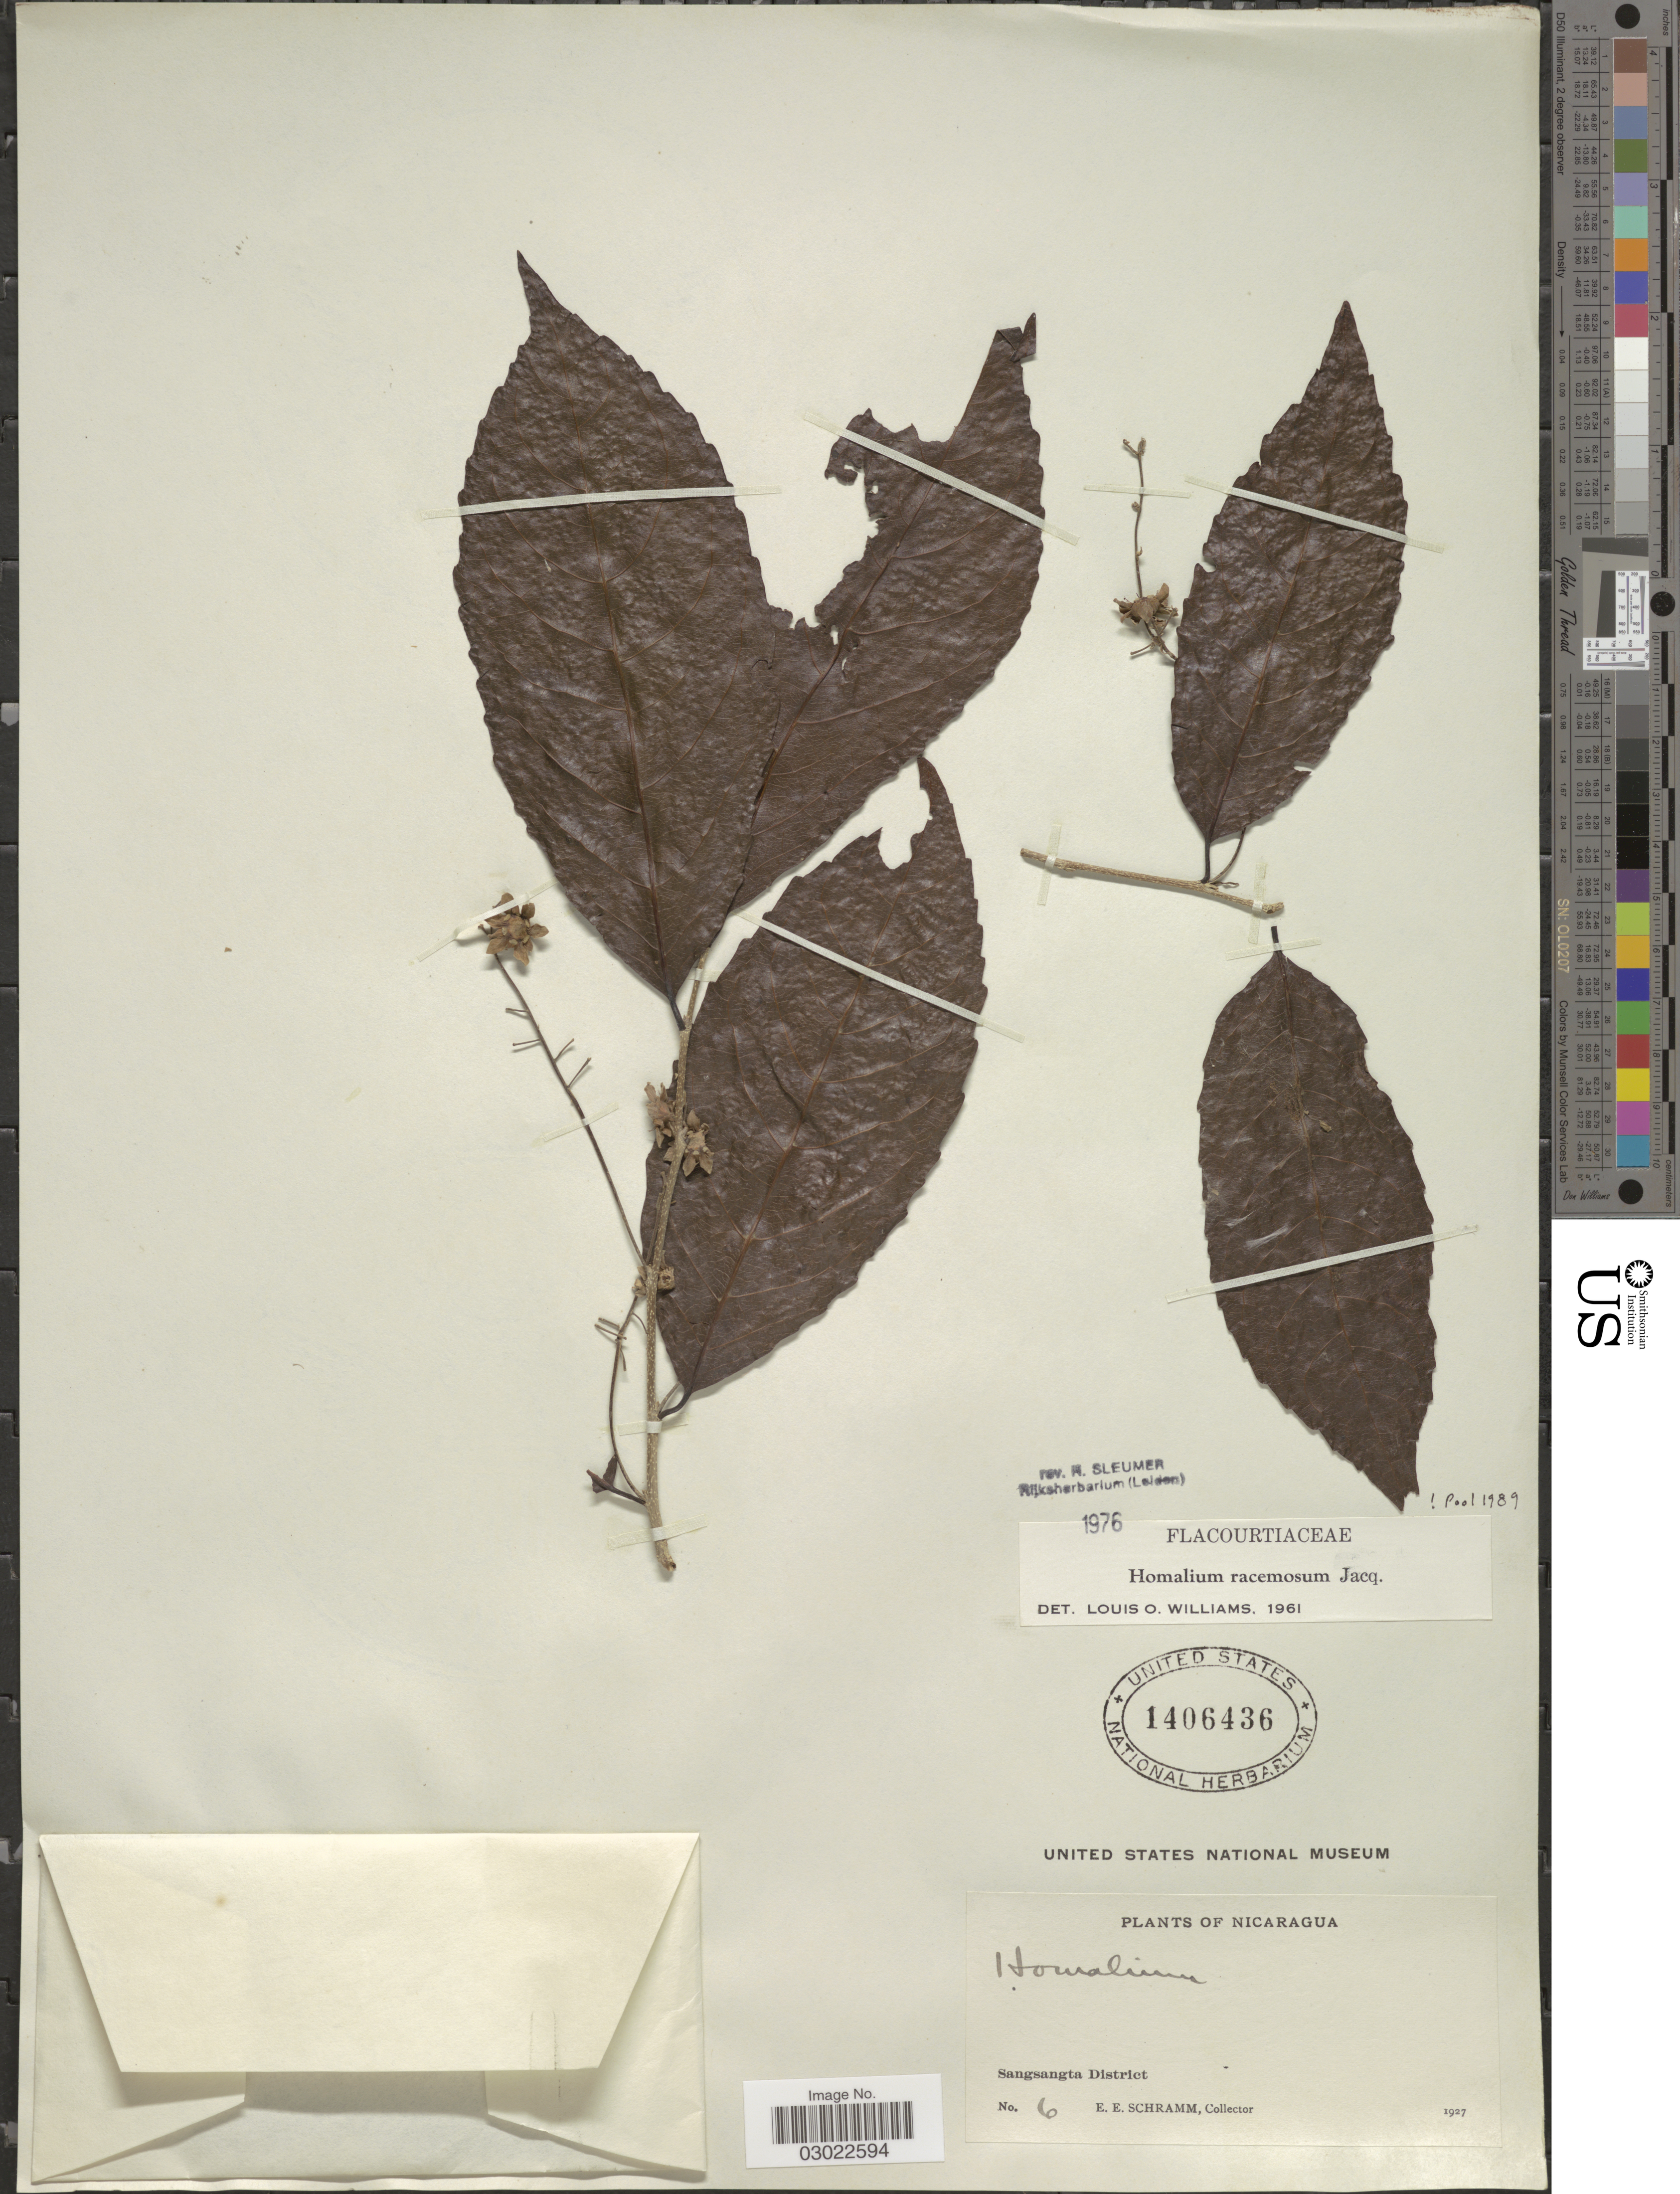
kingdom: Plantae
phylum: Tracheophyta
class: Magnoliopsida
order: Malpighiales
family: Salicaceae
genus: Homalium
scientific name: Homalium racemosum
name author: Jacq.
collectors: E. Schramm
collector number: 6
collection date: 1927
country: Nicaragua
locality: Sangsangta District.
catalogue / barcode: US 1406436